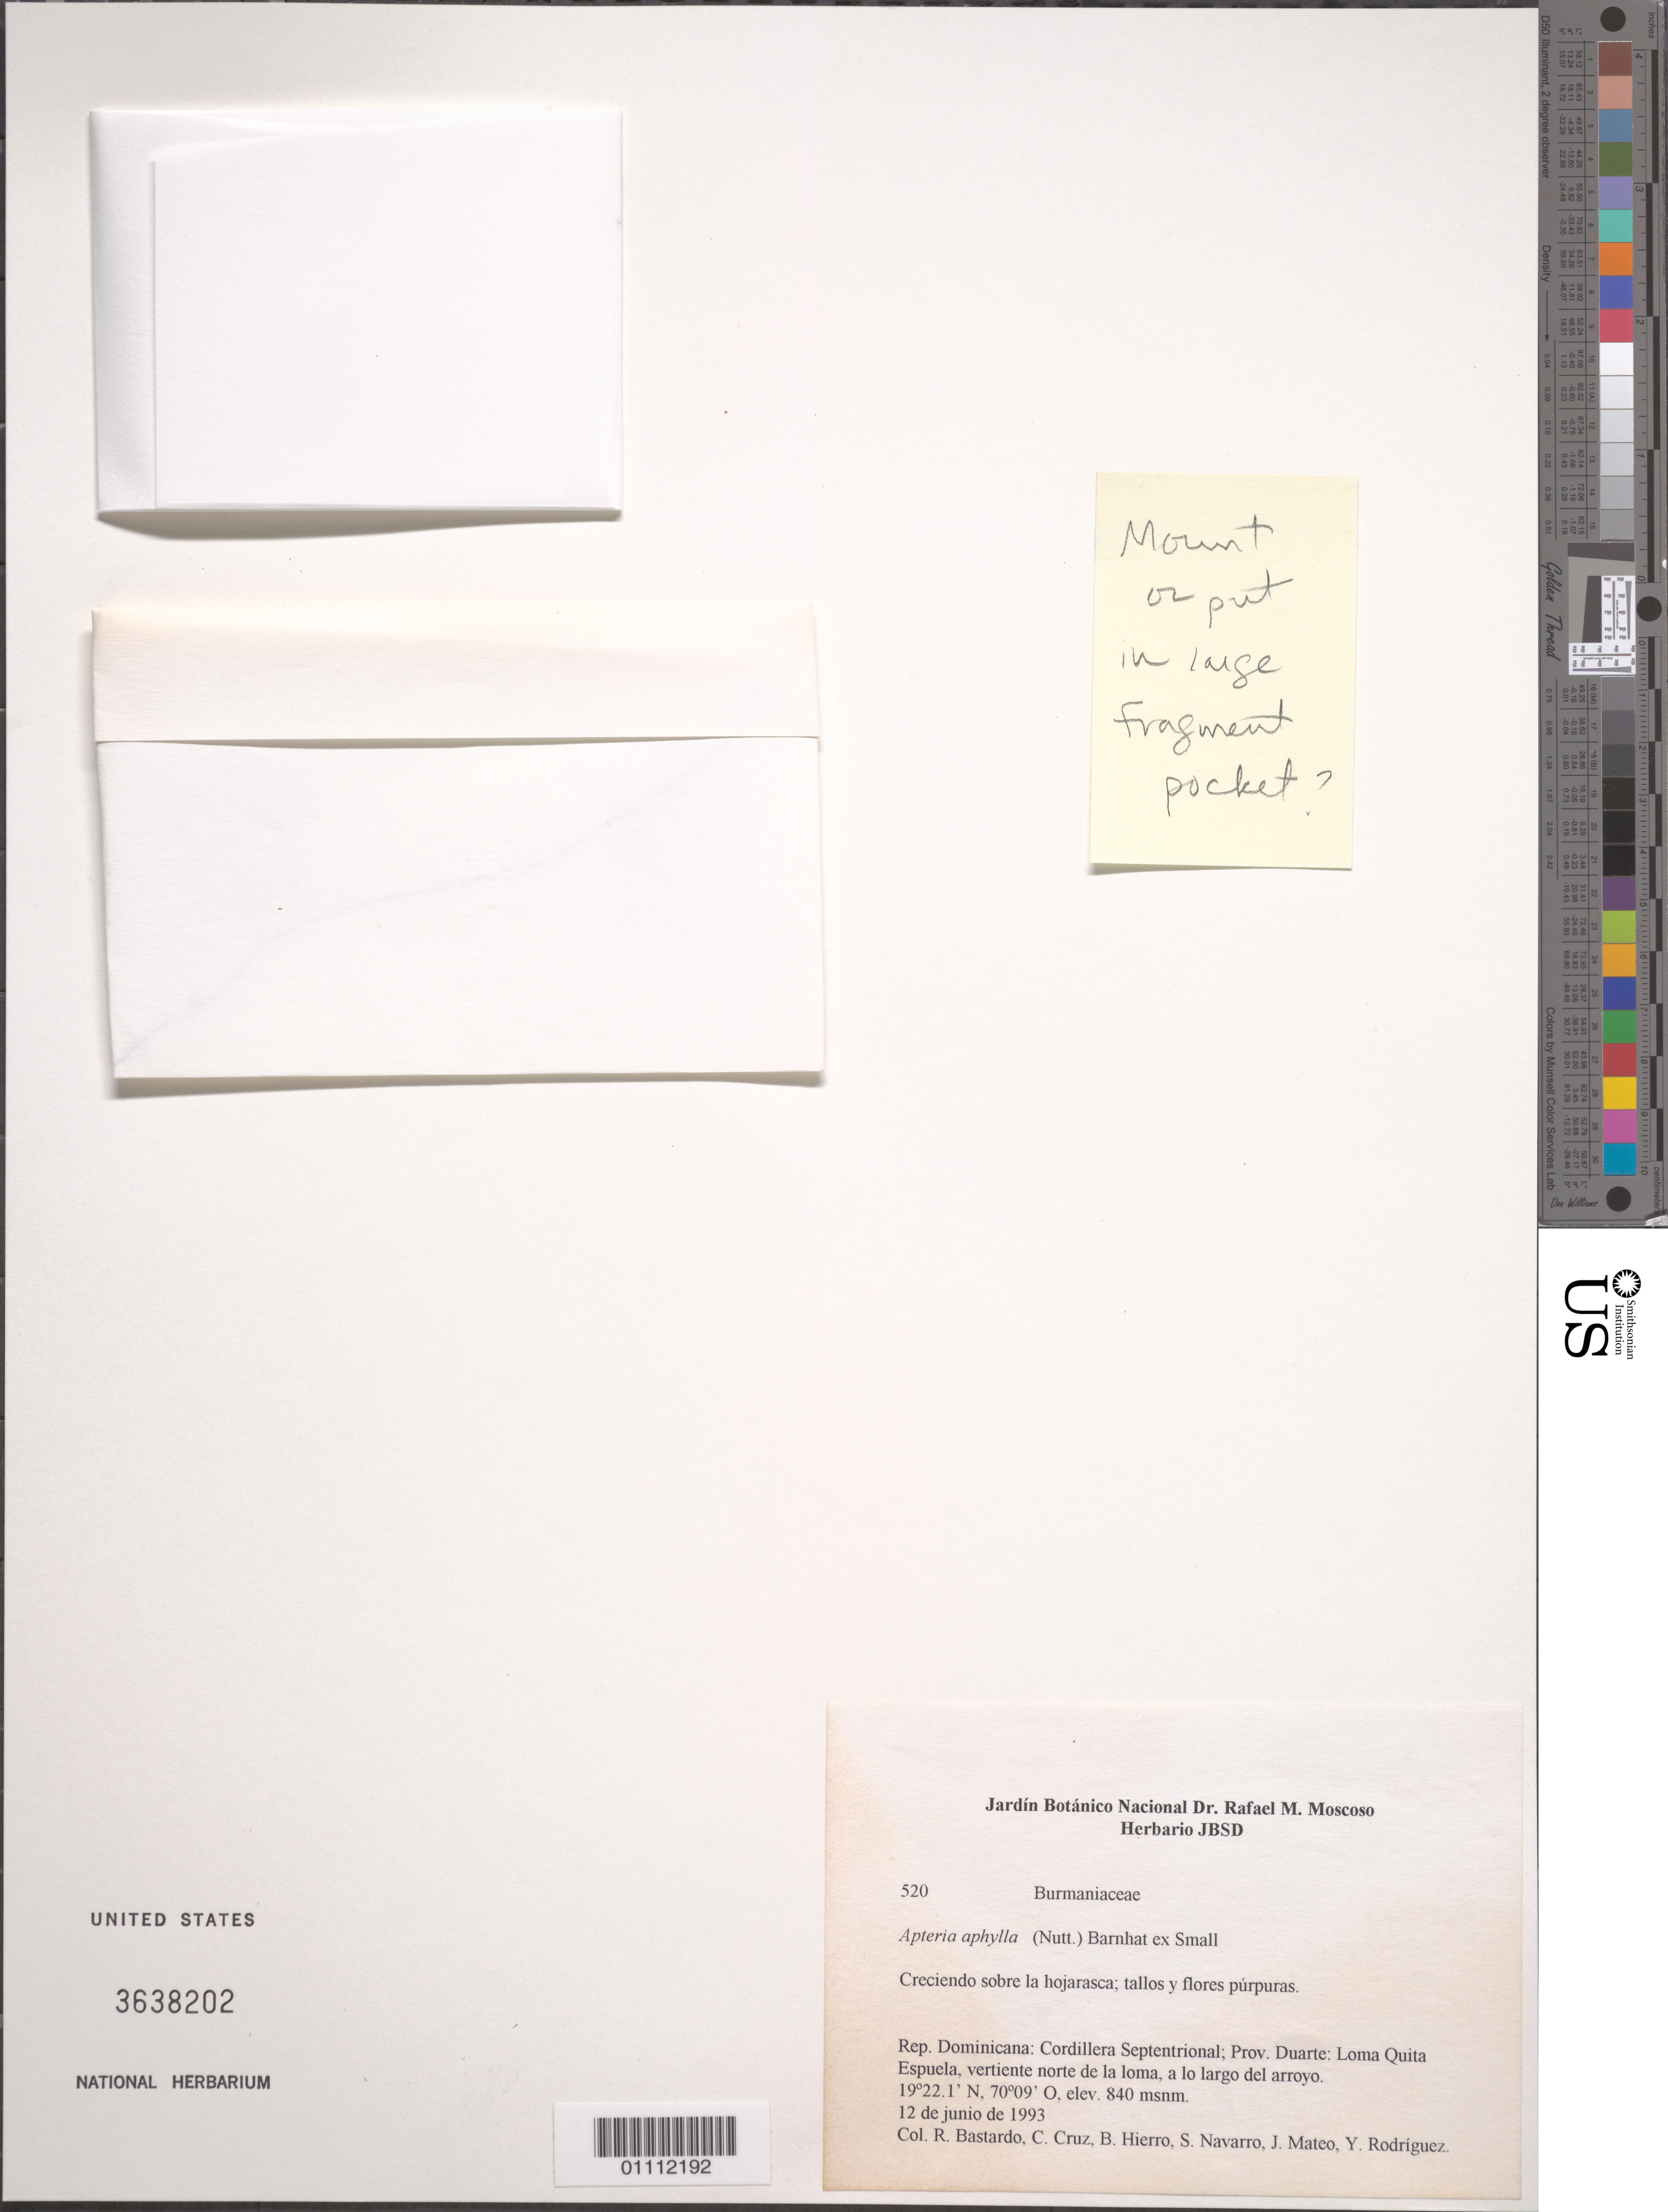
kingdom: Plantae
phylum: Tracheophyta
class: Liliopsida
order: Dioscoreales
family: Burmanniaceae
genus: Apteria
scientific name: Apteria aphylla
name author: (Nutt.) Barnhart ex Small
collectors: R. Bastardo, C. Cruz, B. Hierro, S. Navarro, J. Mateo & Y. Rodríguez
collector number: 520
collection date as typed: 12 Jun 1993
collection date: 1993-06-12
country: Dominican Republic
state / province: Duarte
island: Hispaniola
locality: Loma quita Espuela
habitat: Vertiente norte de la loma, a lo largo arroyo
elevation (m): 840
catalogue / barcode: US 3638202